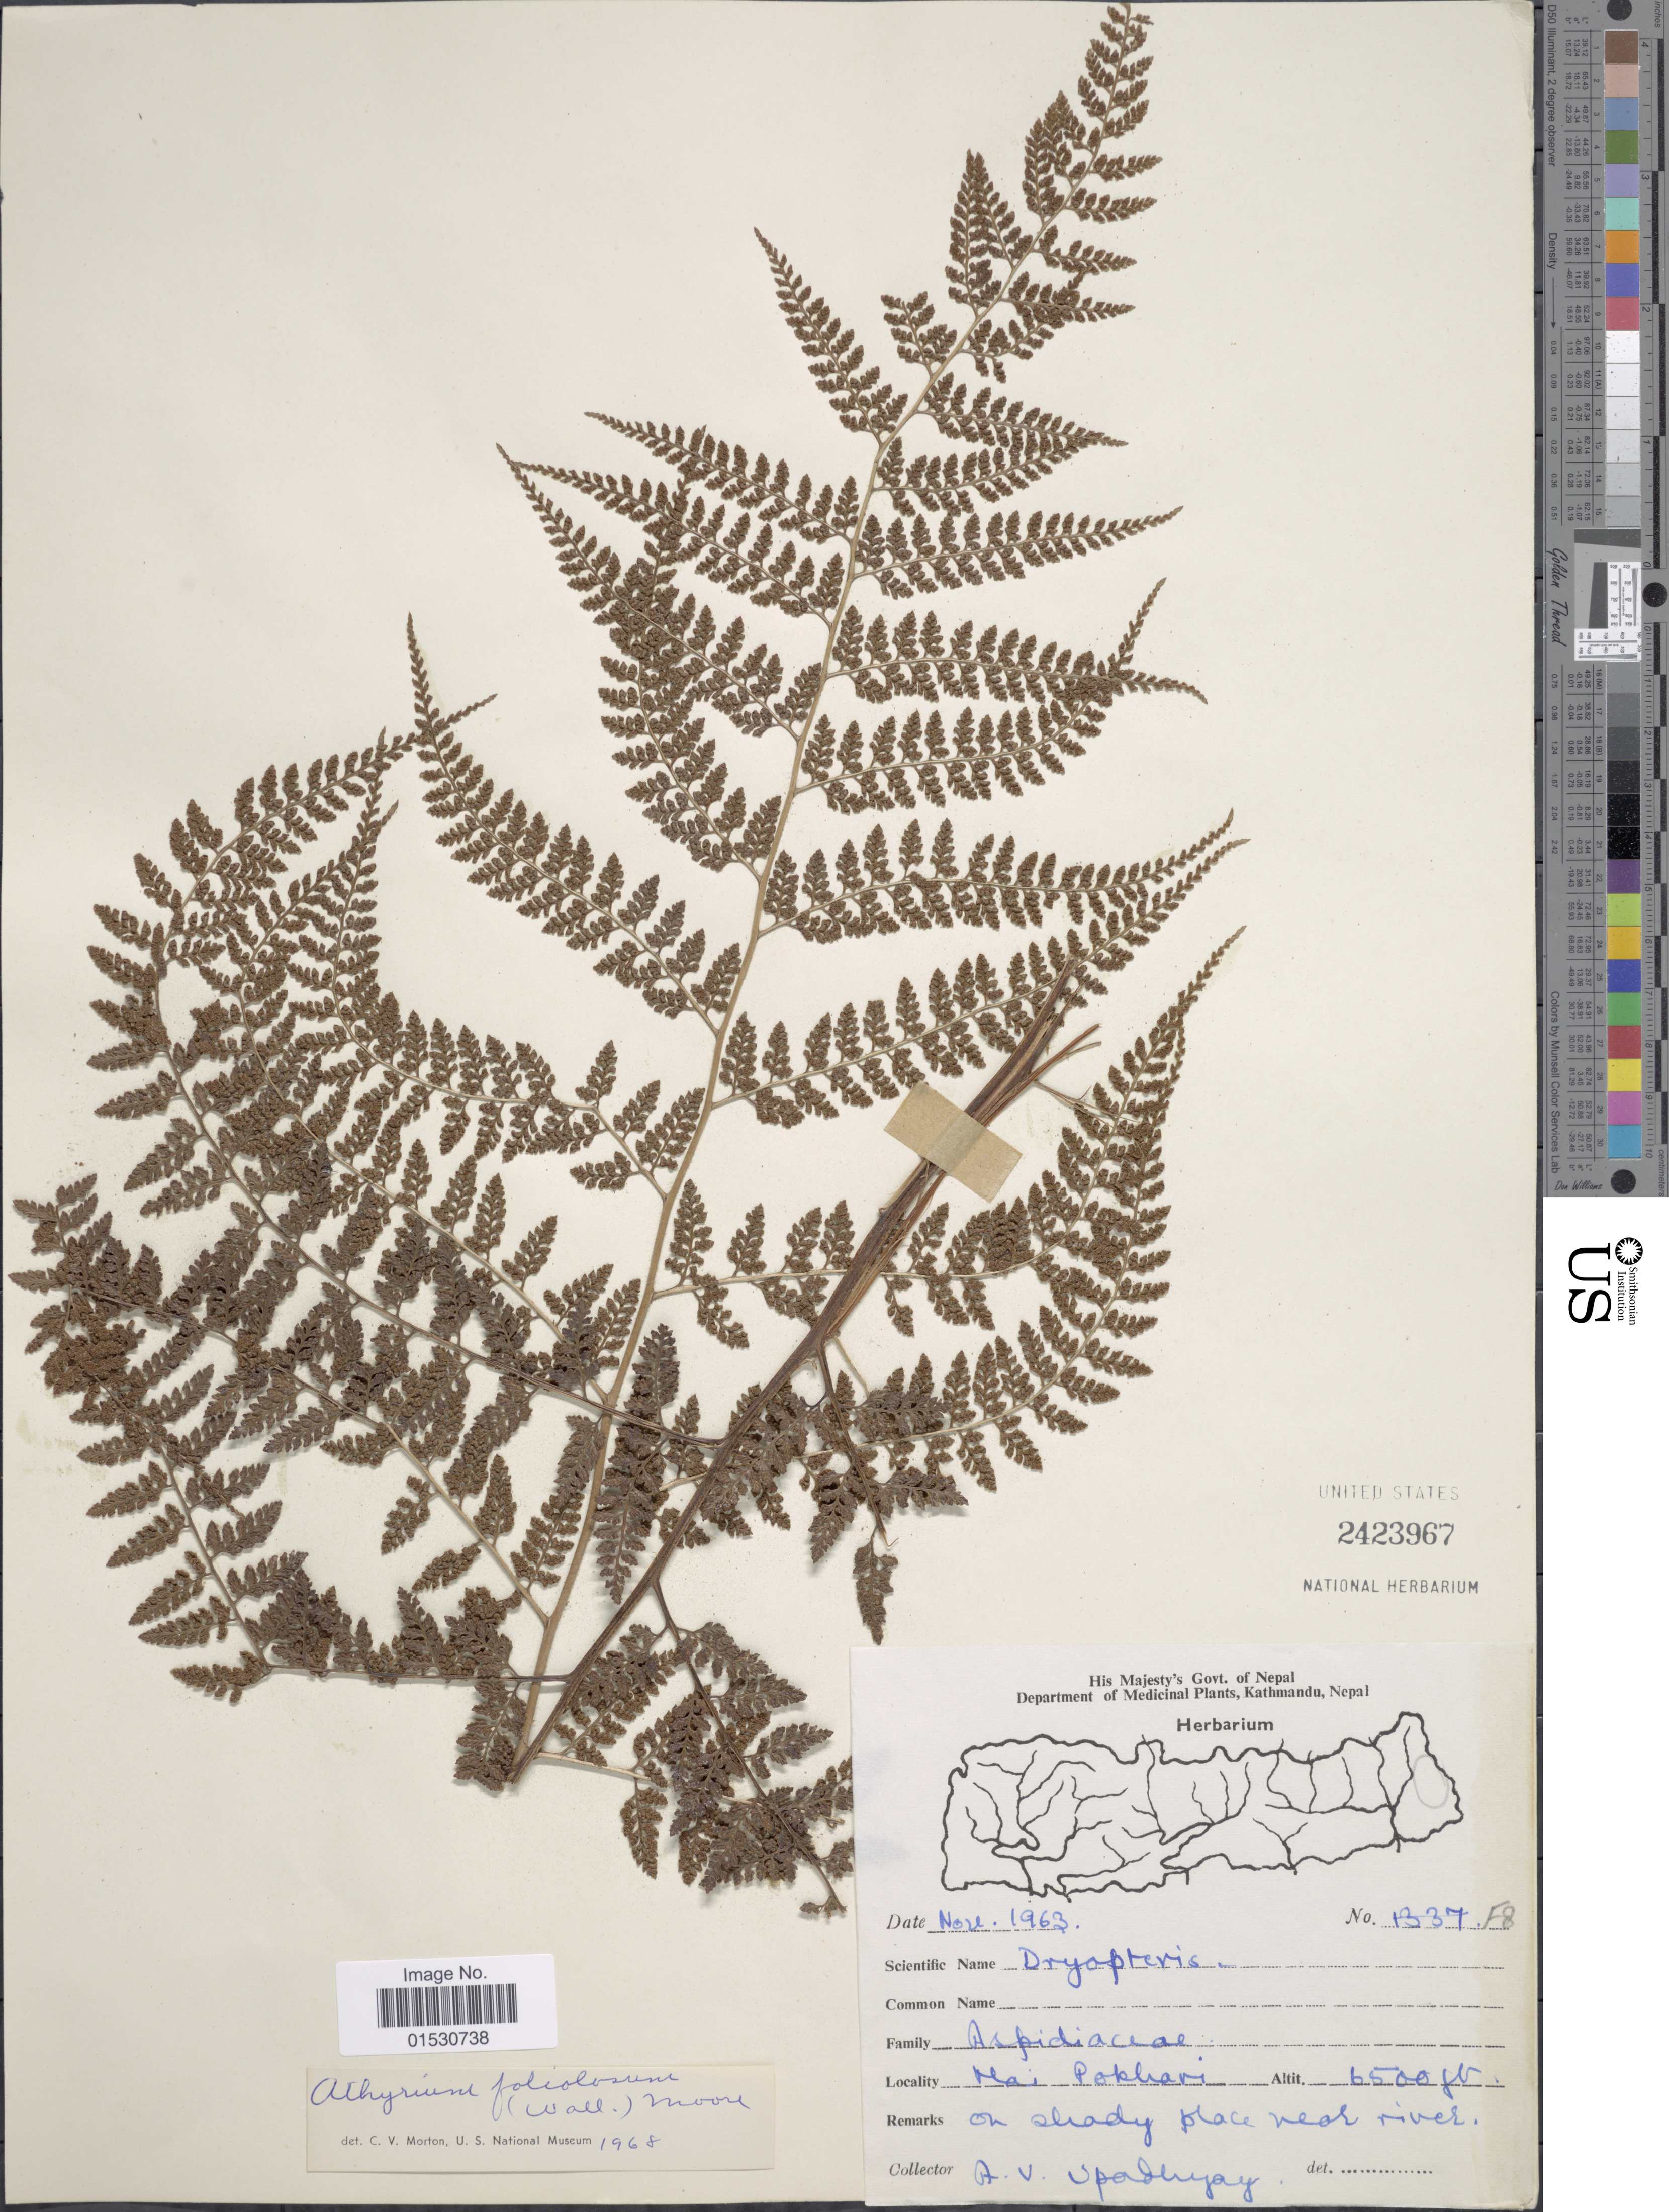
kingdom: Plantae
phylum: Tracheophyta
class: Polypodiopsida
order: Polypodiales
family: Athyriaceae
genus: Athyrium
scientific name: Athyrium foliolosum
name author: (Wall.) T. Moore ex Sm.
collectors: A. V. Upadhyay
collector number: F8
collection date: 1963-11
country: Nepal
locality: Mai Pokhari [interpreted]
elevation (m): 1981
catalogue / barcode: US 2423967